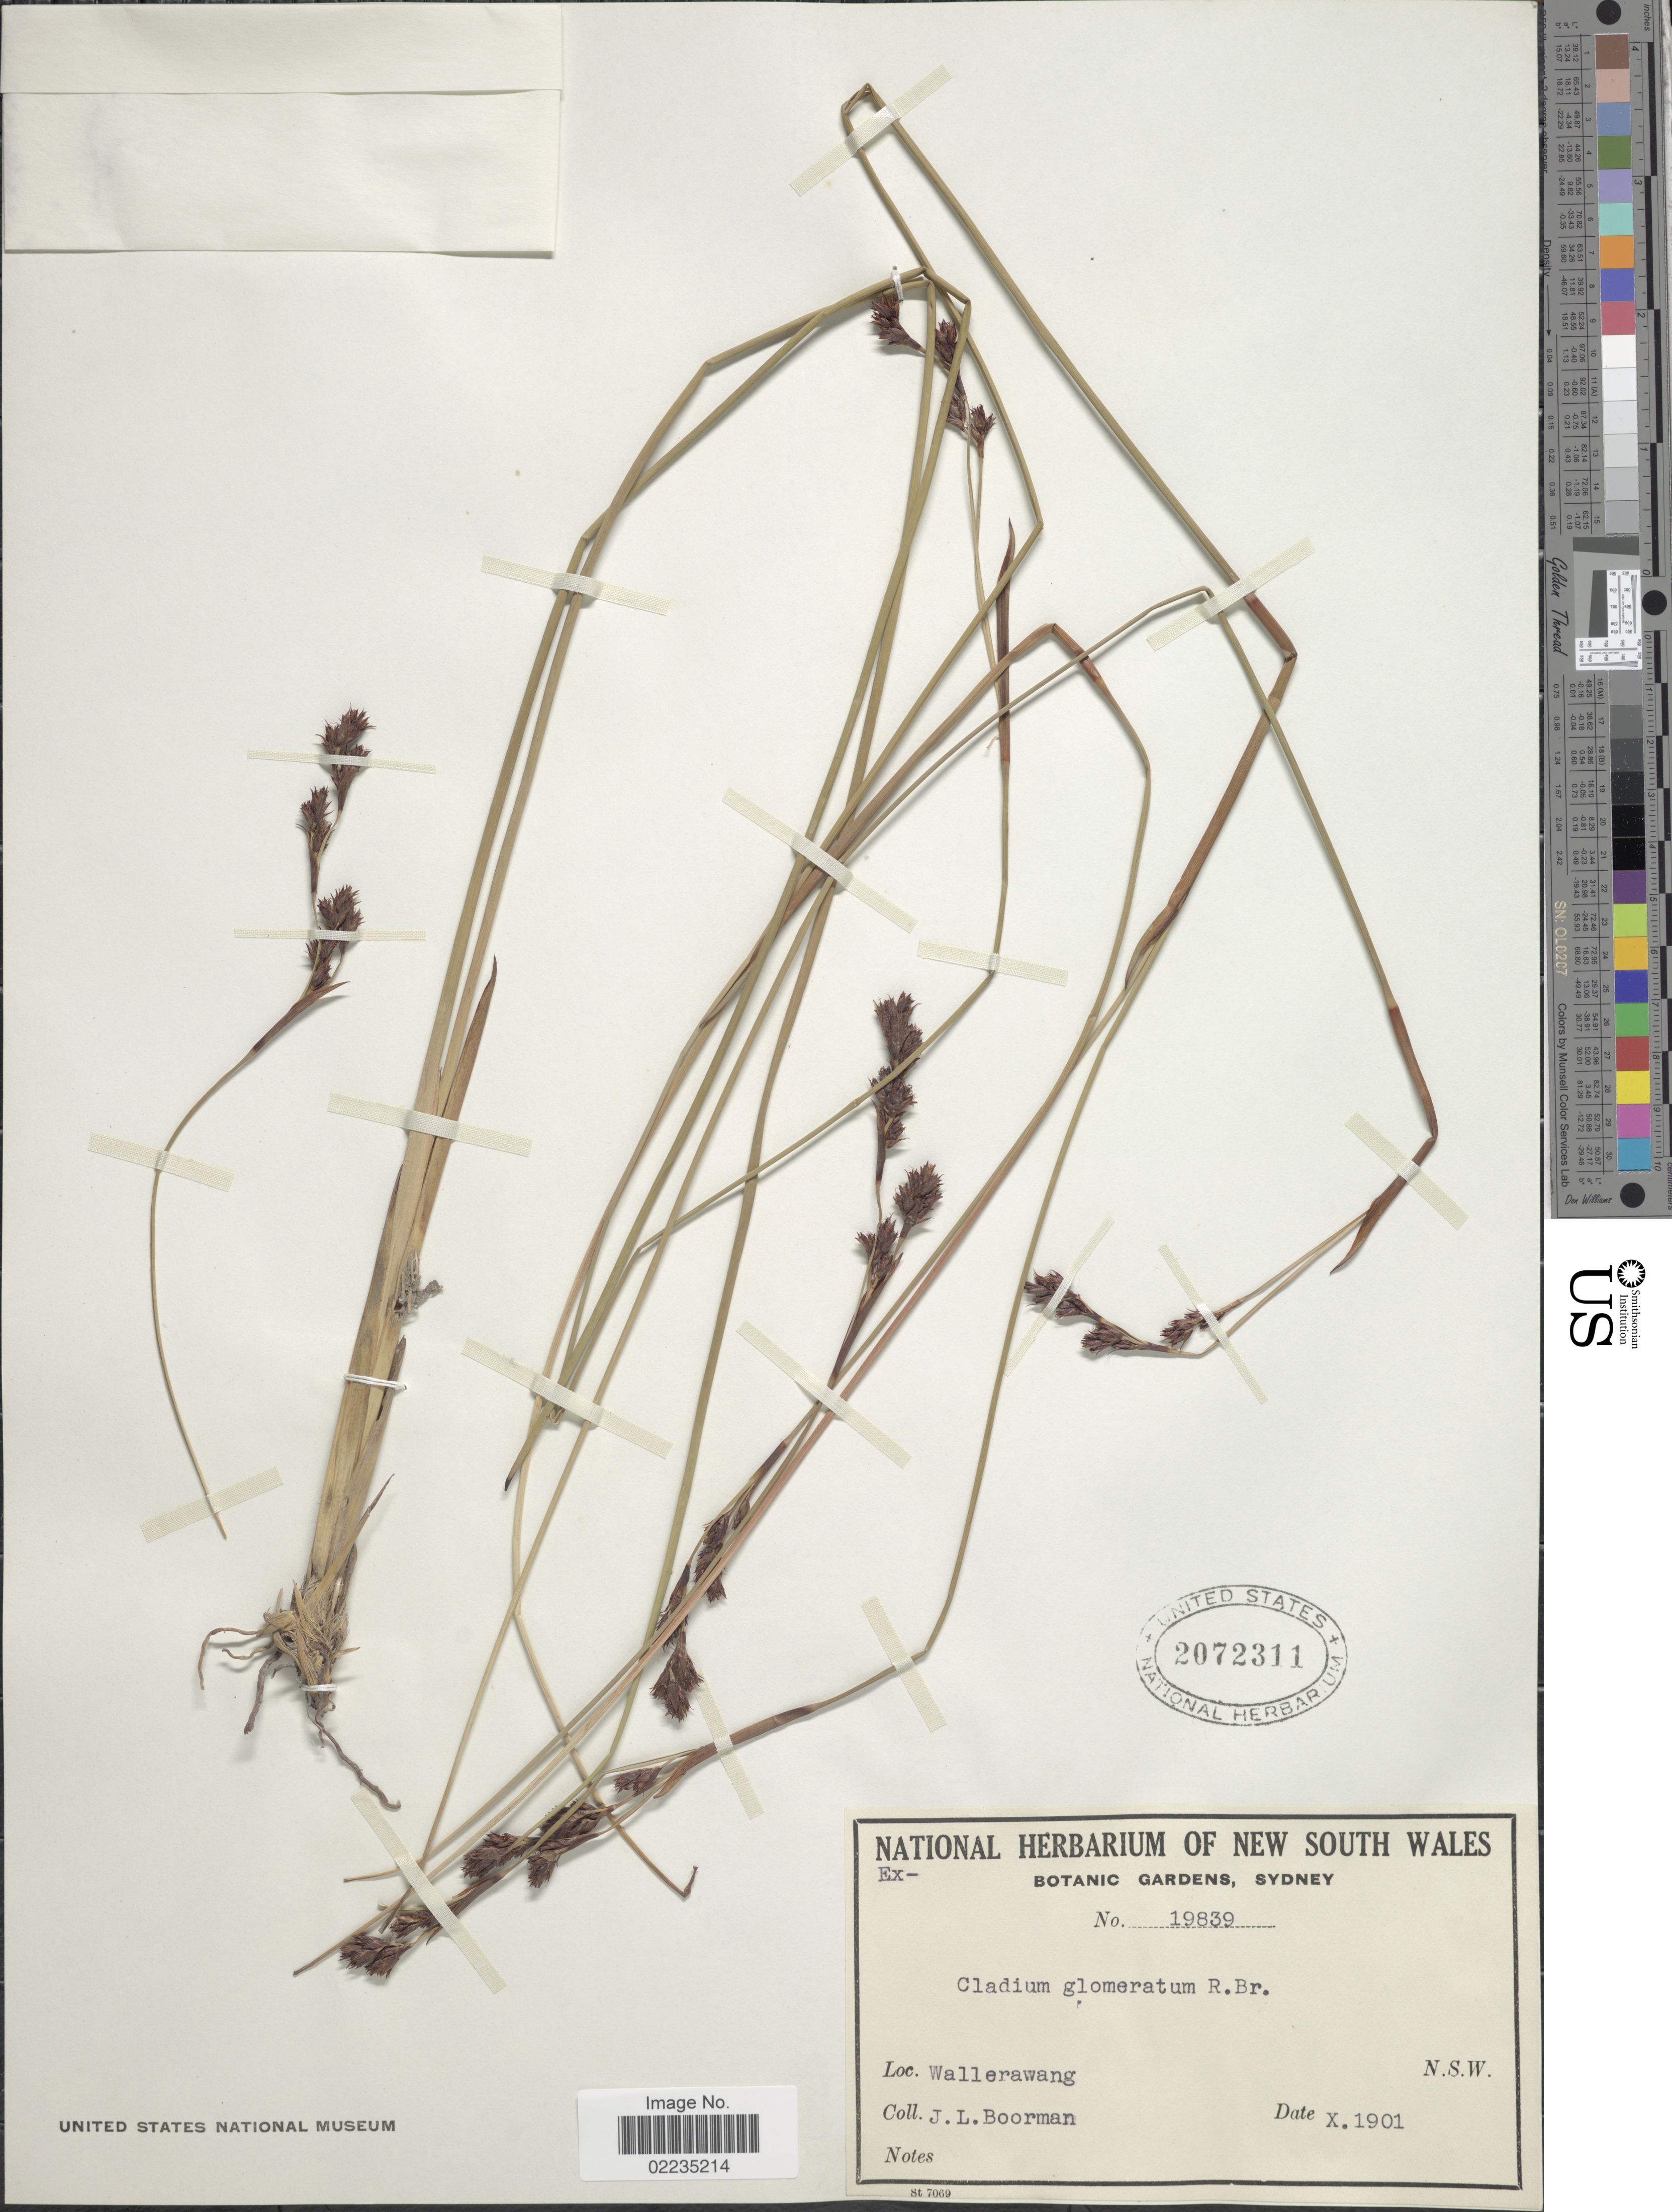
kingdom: Plantae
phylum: Tracheophyta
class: Liliopsida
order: Poales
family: Cyperaceae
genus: Machaerina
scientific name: Machaerina rubiginosa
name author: (Spreng.) T. Koyama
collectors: J. Boorman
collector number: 19839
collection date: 1901-10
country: Australia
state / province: New South Wales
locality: Wallerawang, N.S.W.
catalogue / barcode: US 2072311